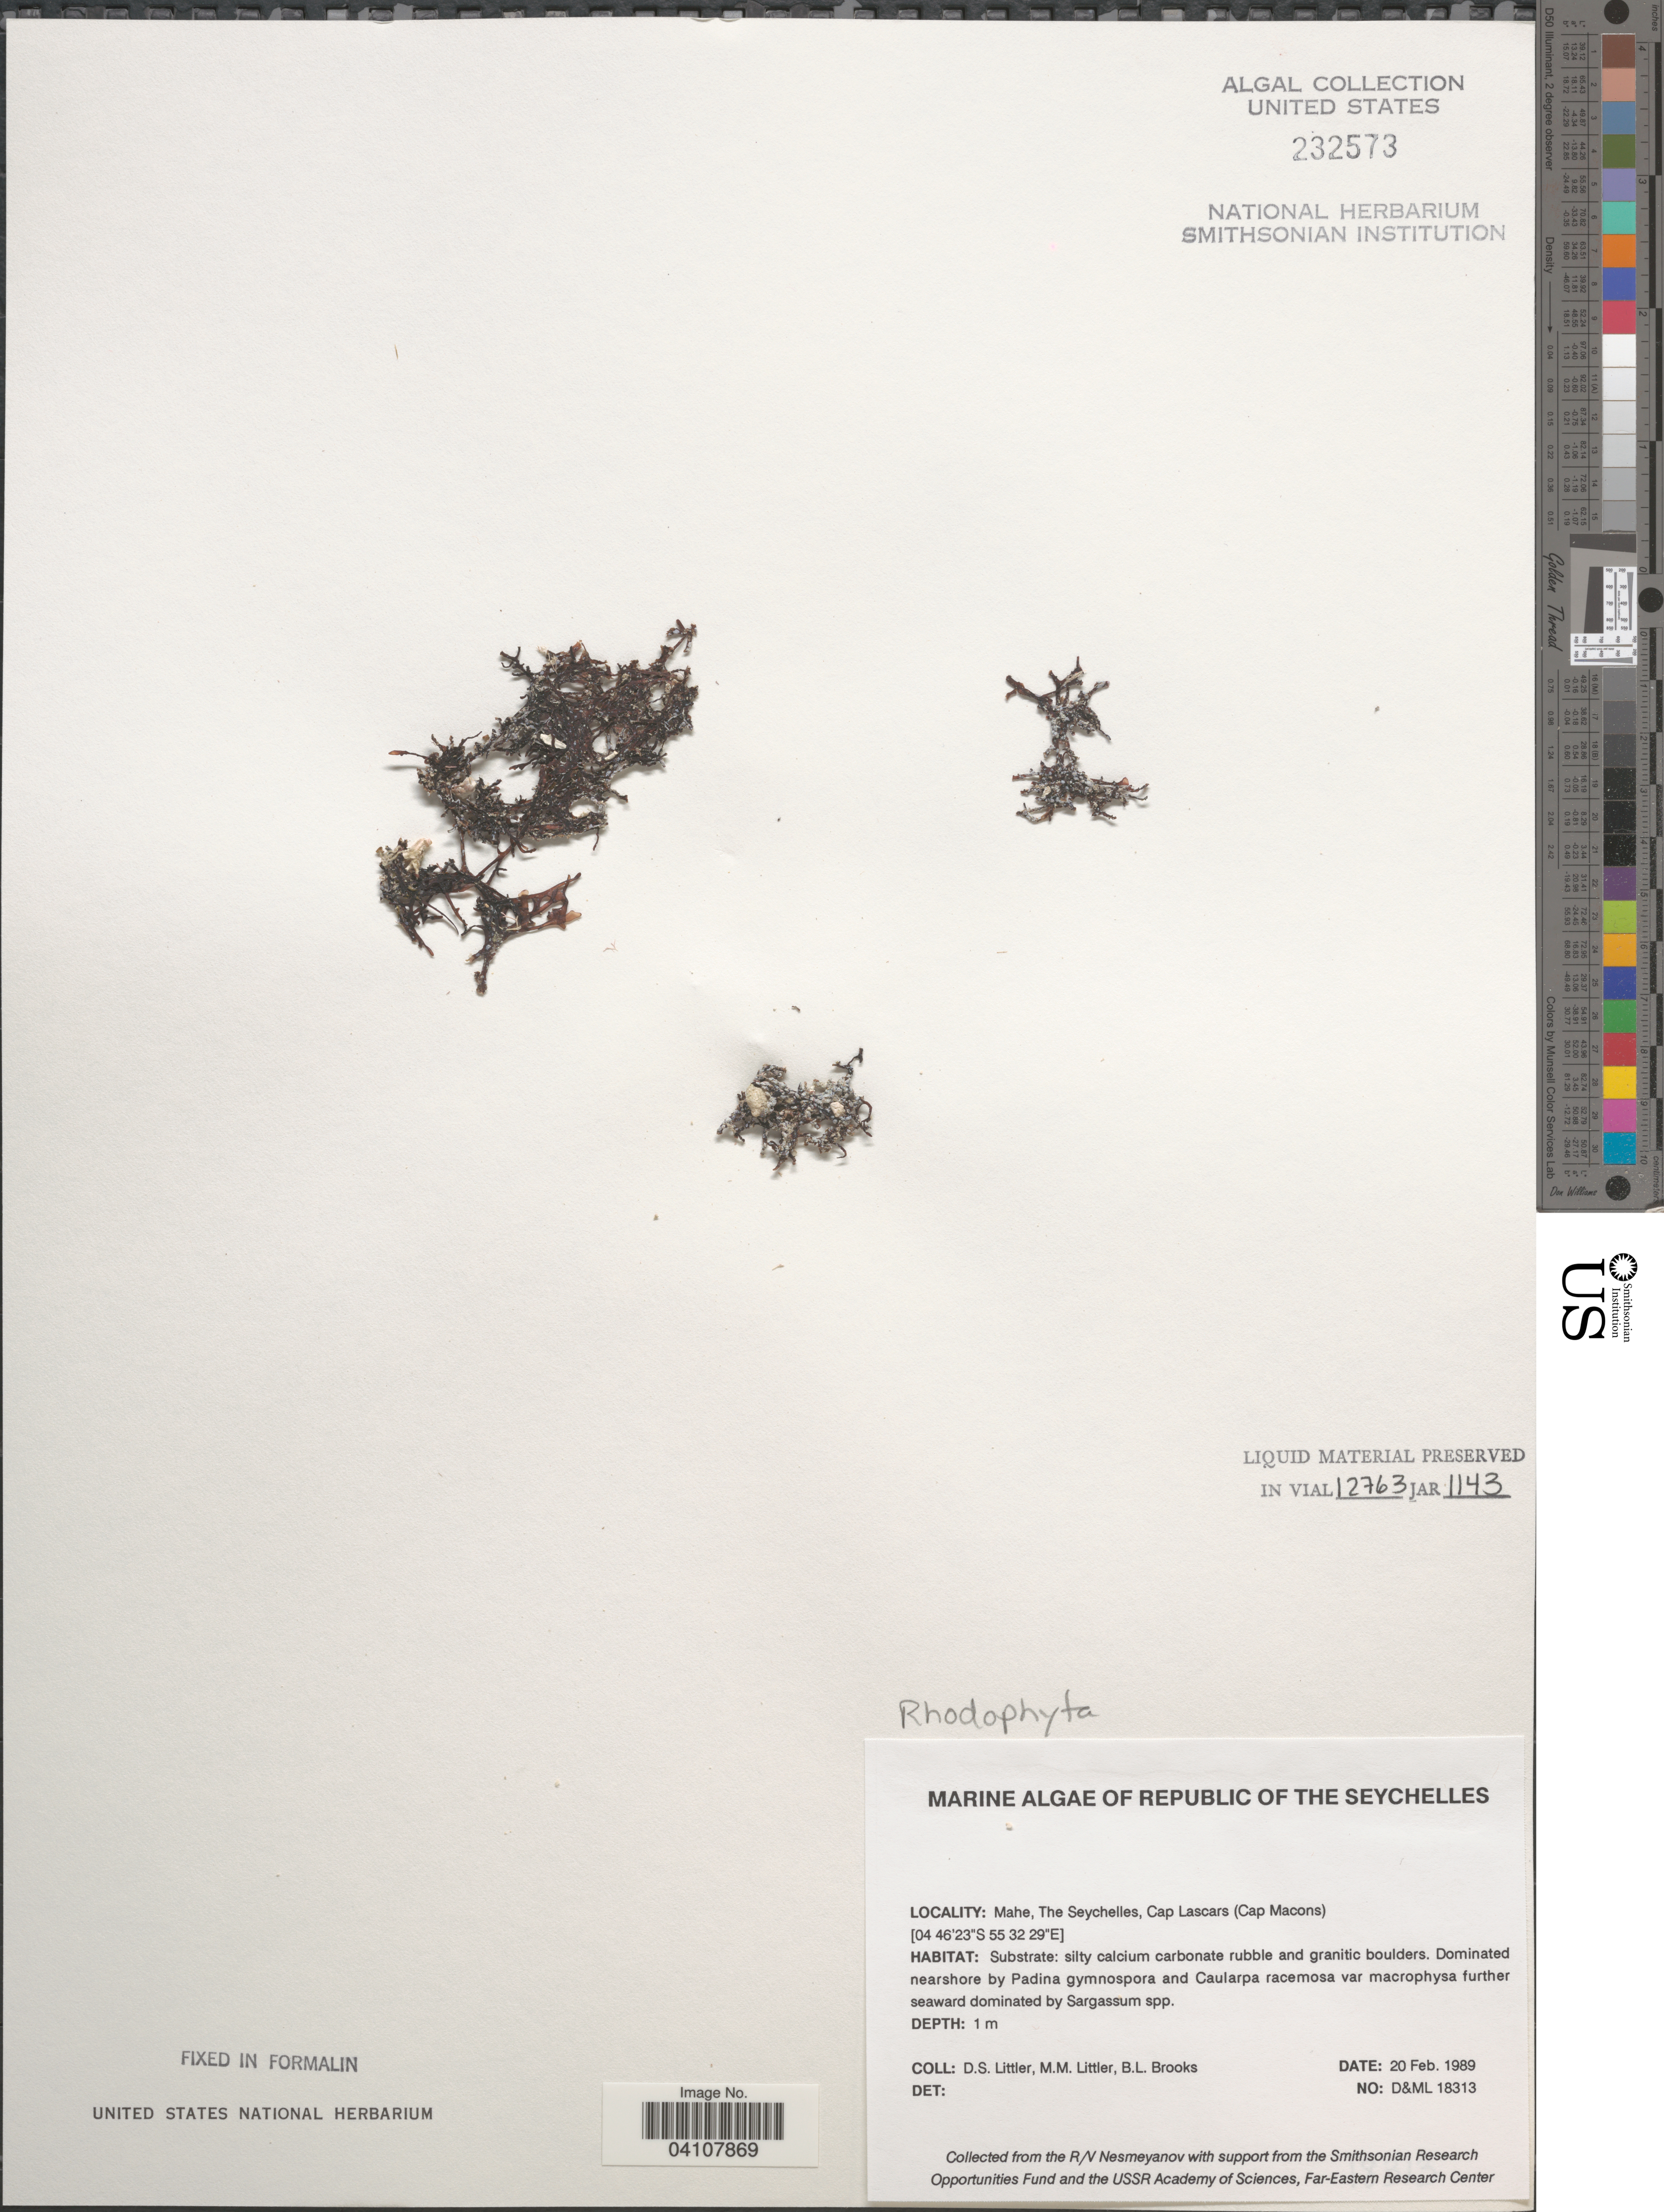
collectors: D. S. Littler & B. Brooks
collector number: D&ML18313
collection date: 1989-02-20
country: Seychelles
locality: Republic of the Seychelles. Mahe, Cap Lascars (Cap Macons).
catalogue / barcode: US 232573